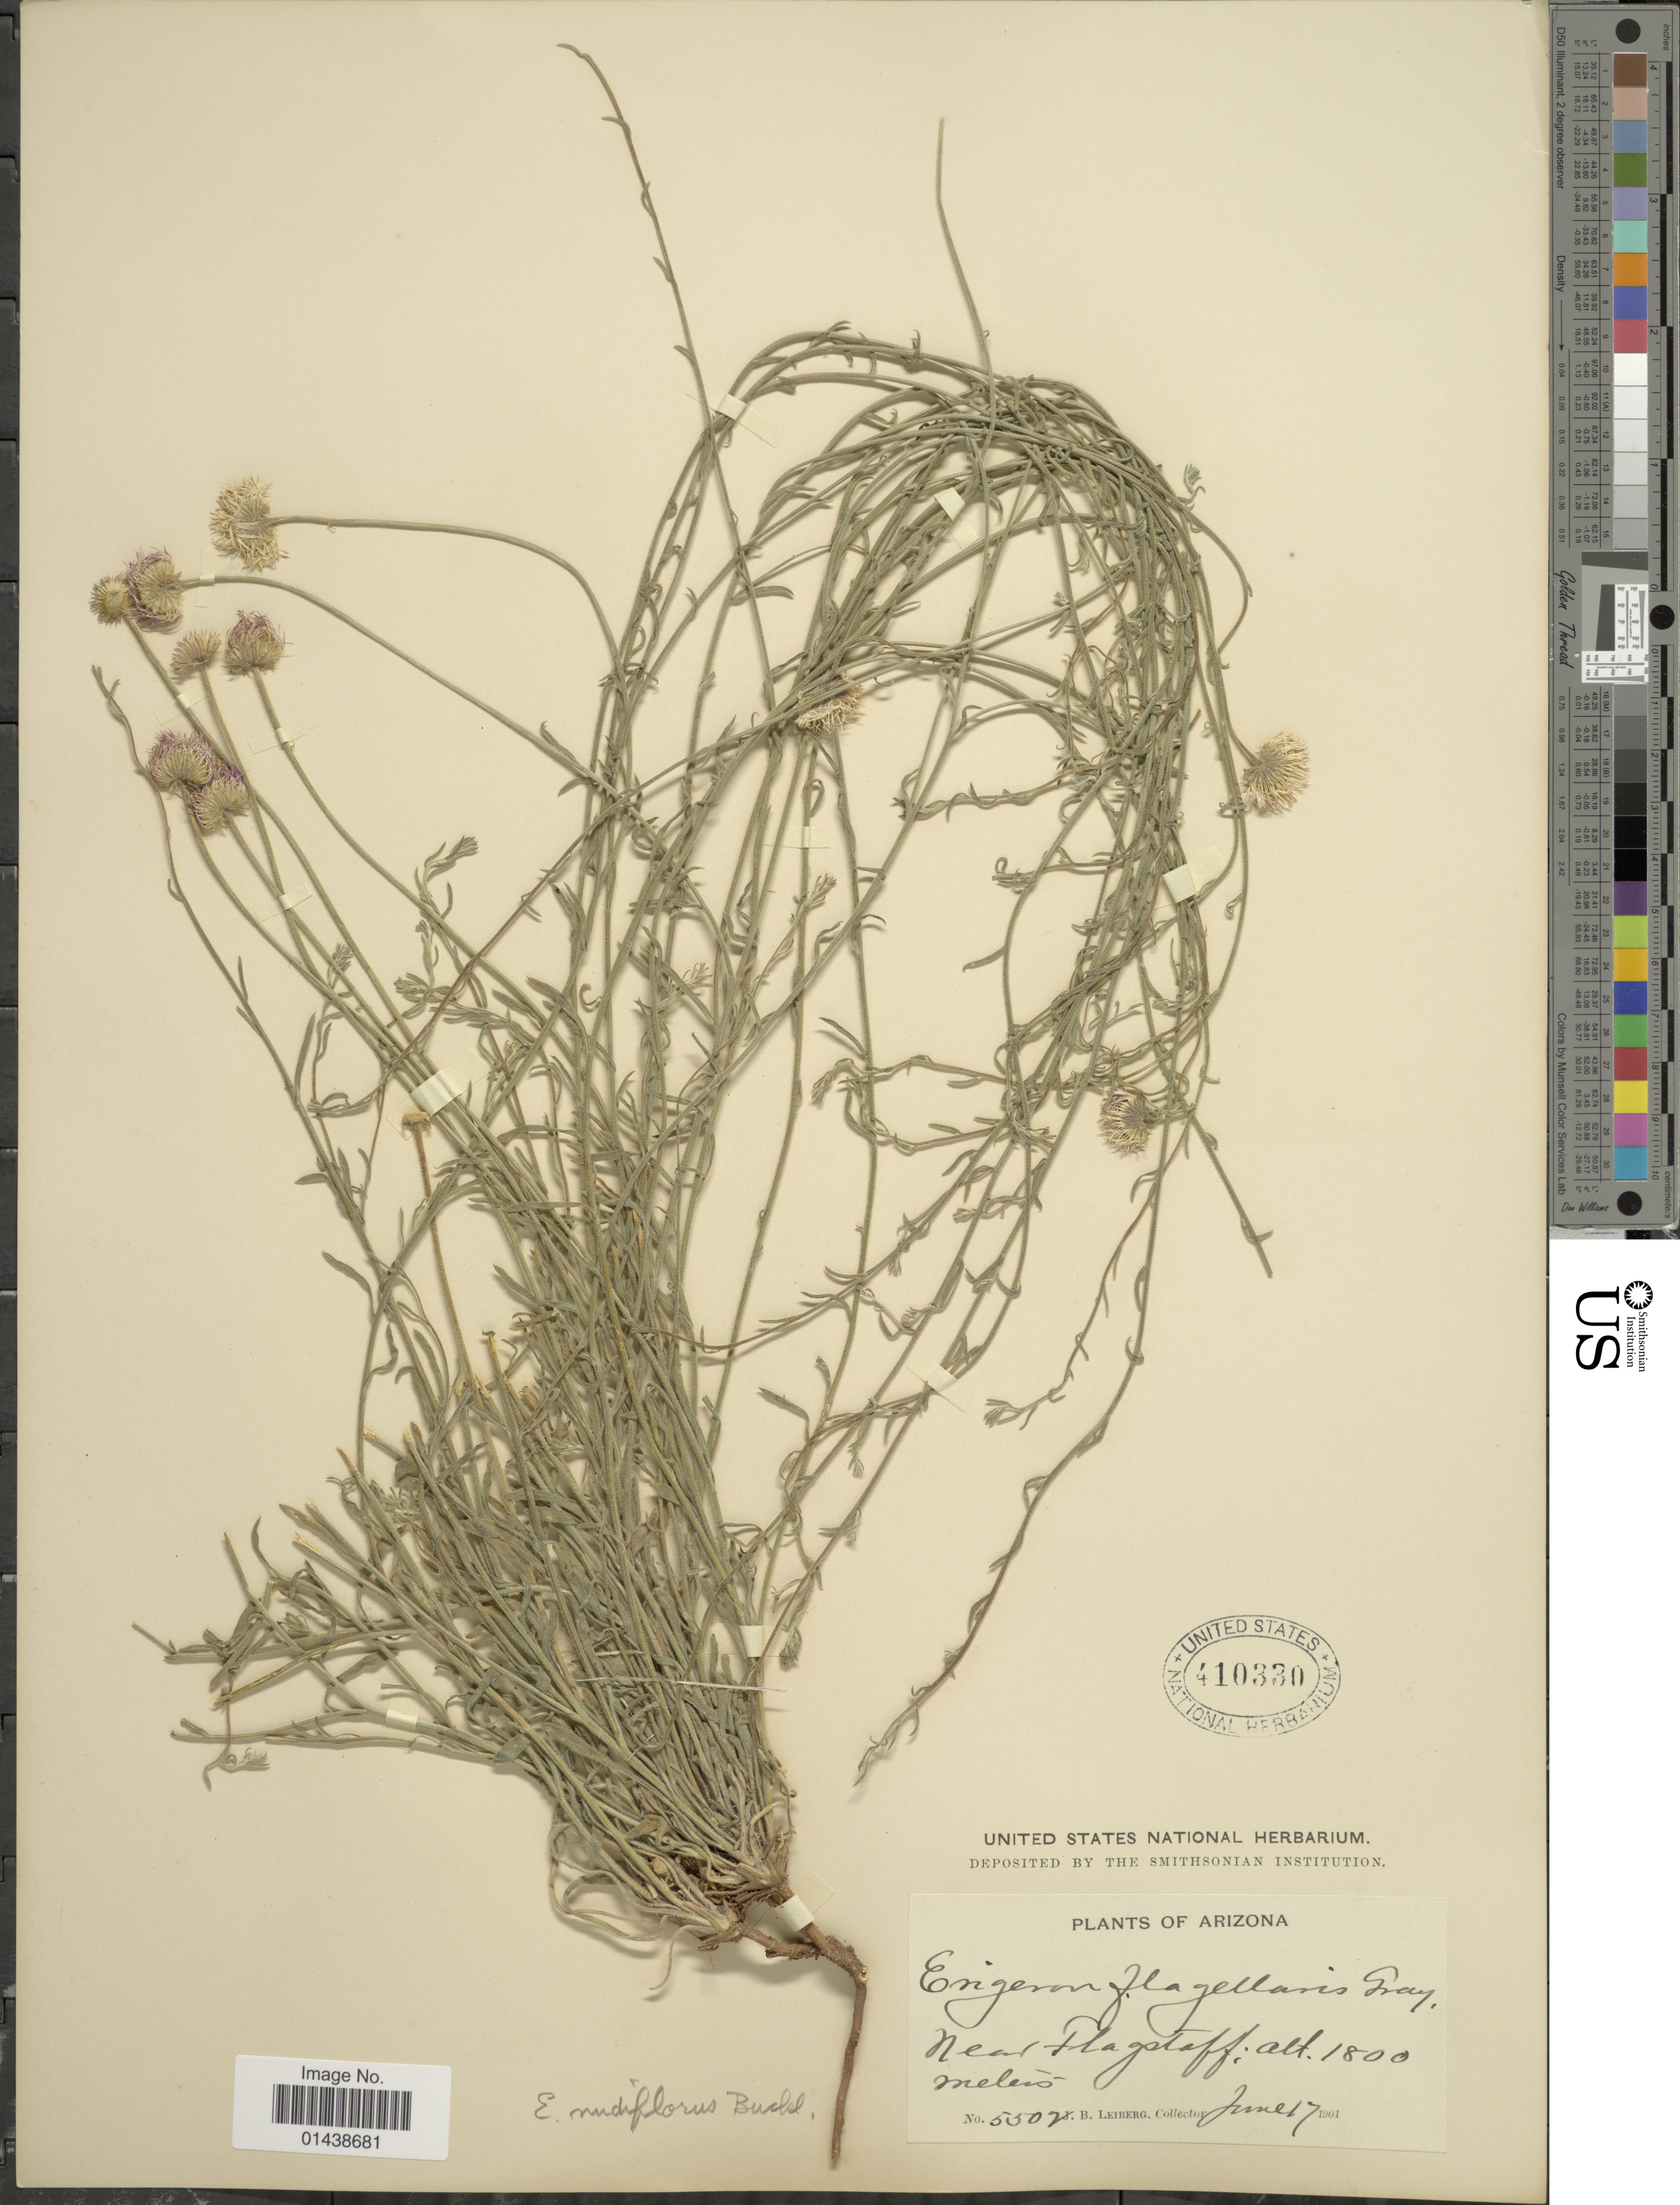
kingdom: Plantae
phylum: Tracheophyta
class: Magnoliopsida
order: Asterales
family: Asteraceae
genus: Erigeron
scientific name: Erigeron nudiflorus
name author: Buckley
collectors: J. B. Leiberg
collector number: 5502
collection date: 1901-06-17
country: United States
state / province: Arizona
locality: Near Flagstaff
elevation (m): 1800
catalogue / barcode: US 410330